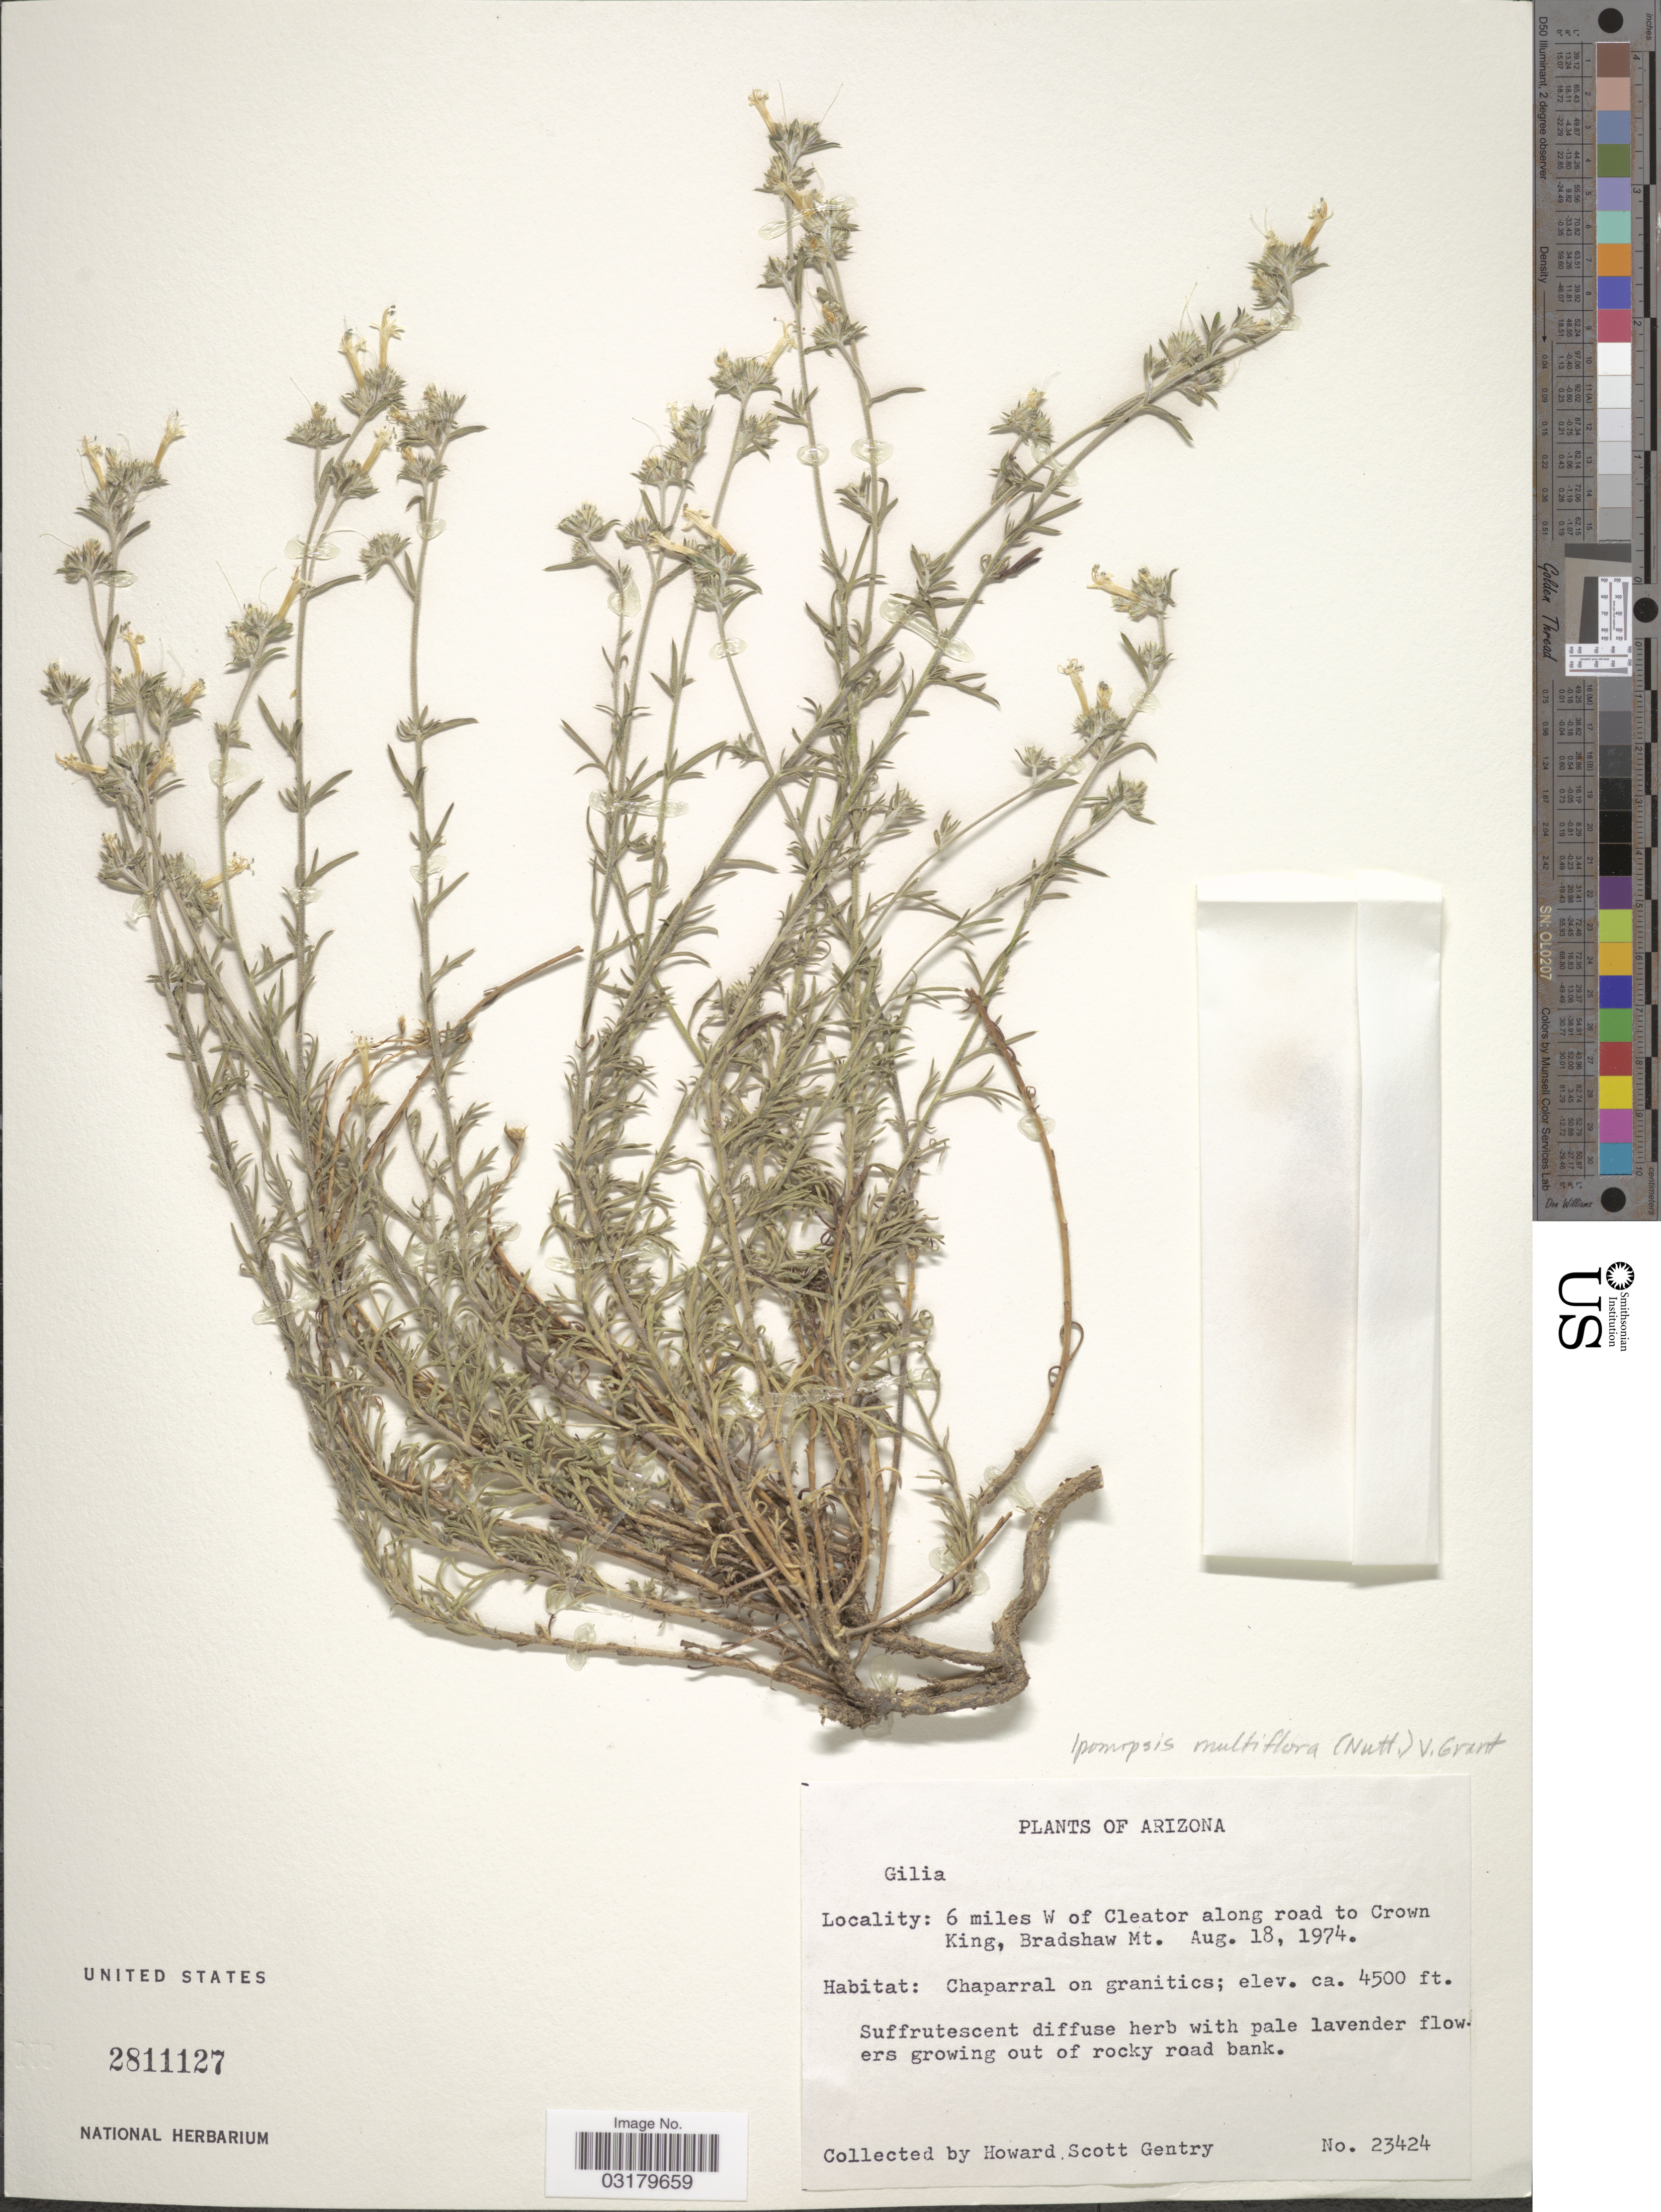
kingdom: Plantae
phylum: Tracheophyta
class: Magnoliopsida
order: Ericales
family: Polemoniaceae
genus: Ipomopsis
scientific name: Ipomopsis multiflora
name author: (Nutt.) V.E. Grant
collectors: H. S. Gentry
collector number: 23424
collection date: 1974-08-18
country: United States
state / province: Arizona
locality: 6 miles W of Cleator along road to Crown King, Bradshaw Mt.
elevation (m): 1372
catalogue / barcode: US 2811127